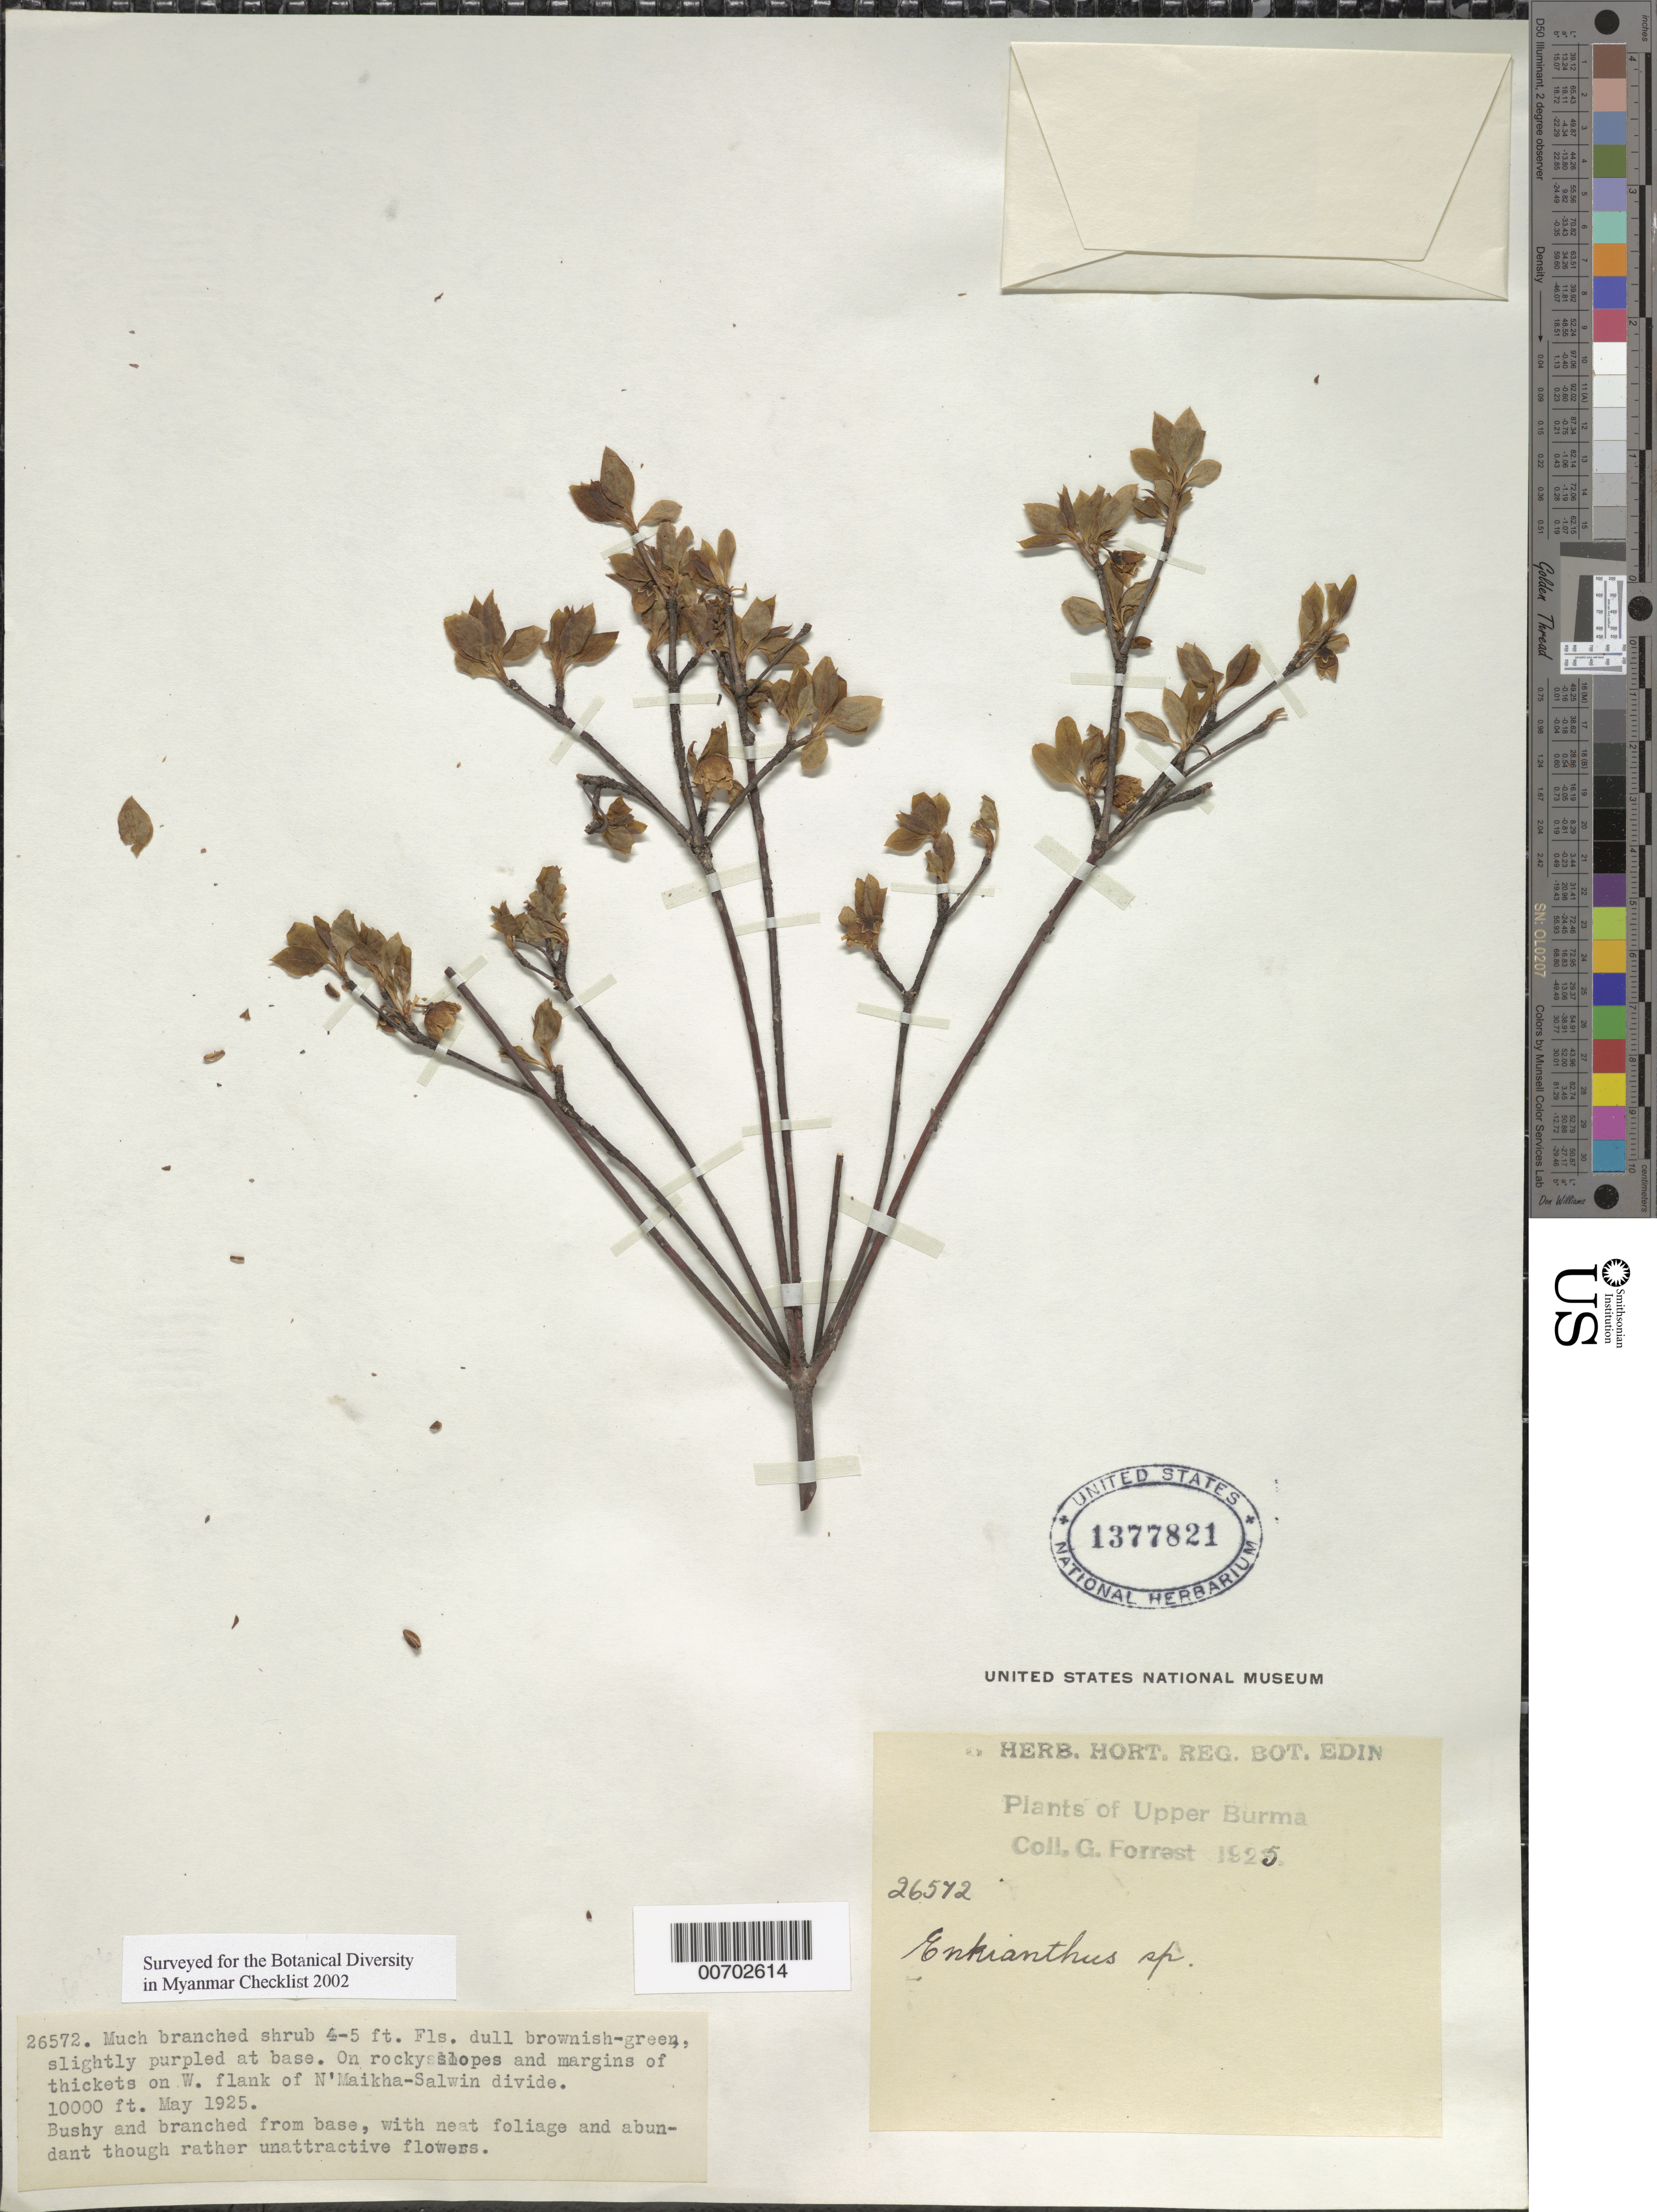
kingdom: Plantae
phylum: Tracheophyta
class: Magnoliopsida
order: Ericales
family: Ericaceae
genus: Enkianthus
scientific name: Enkianthus sp.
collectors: G. Forrest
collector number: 26572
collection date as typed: May 1925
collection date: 1925-05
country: Myanmar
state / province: Kachin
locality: N'Maikha-Salwin Divide, W flank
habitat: Rocky slopes and margins of thickets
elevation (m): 3048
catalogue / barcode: US 1377821